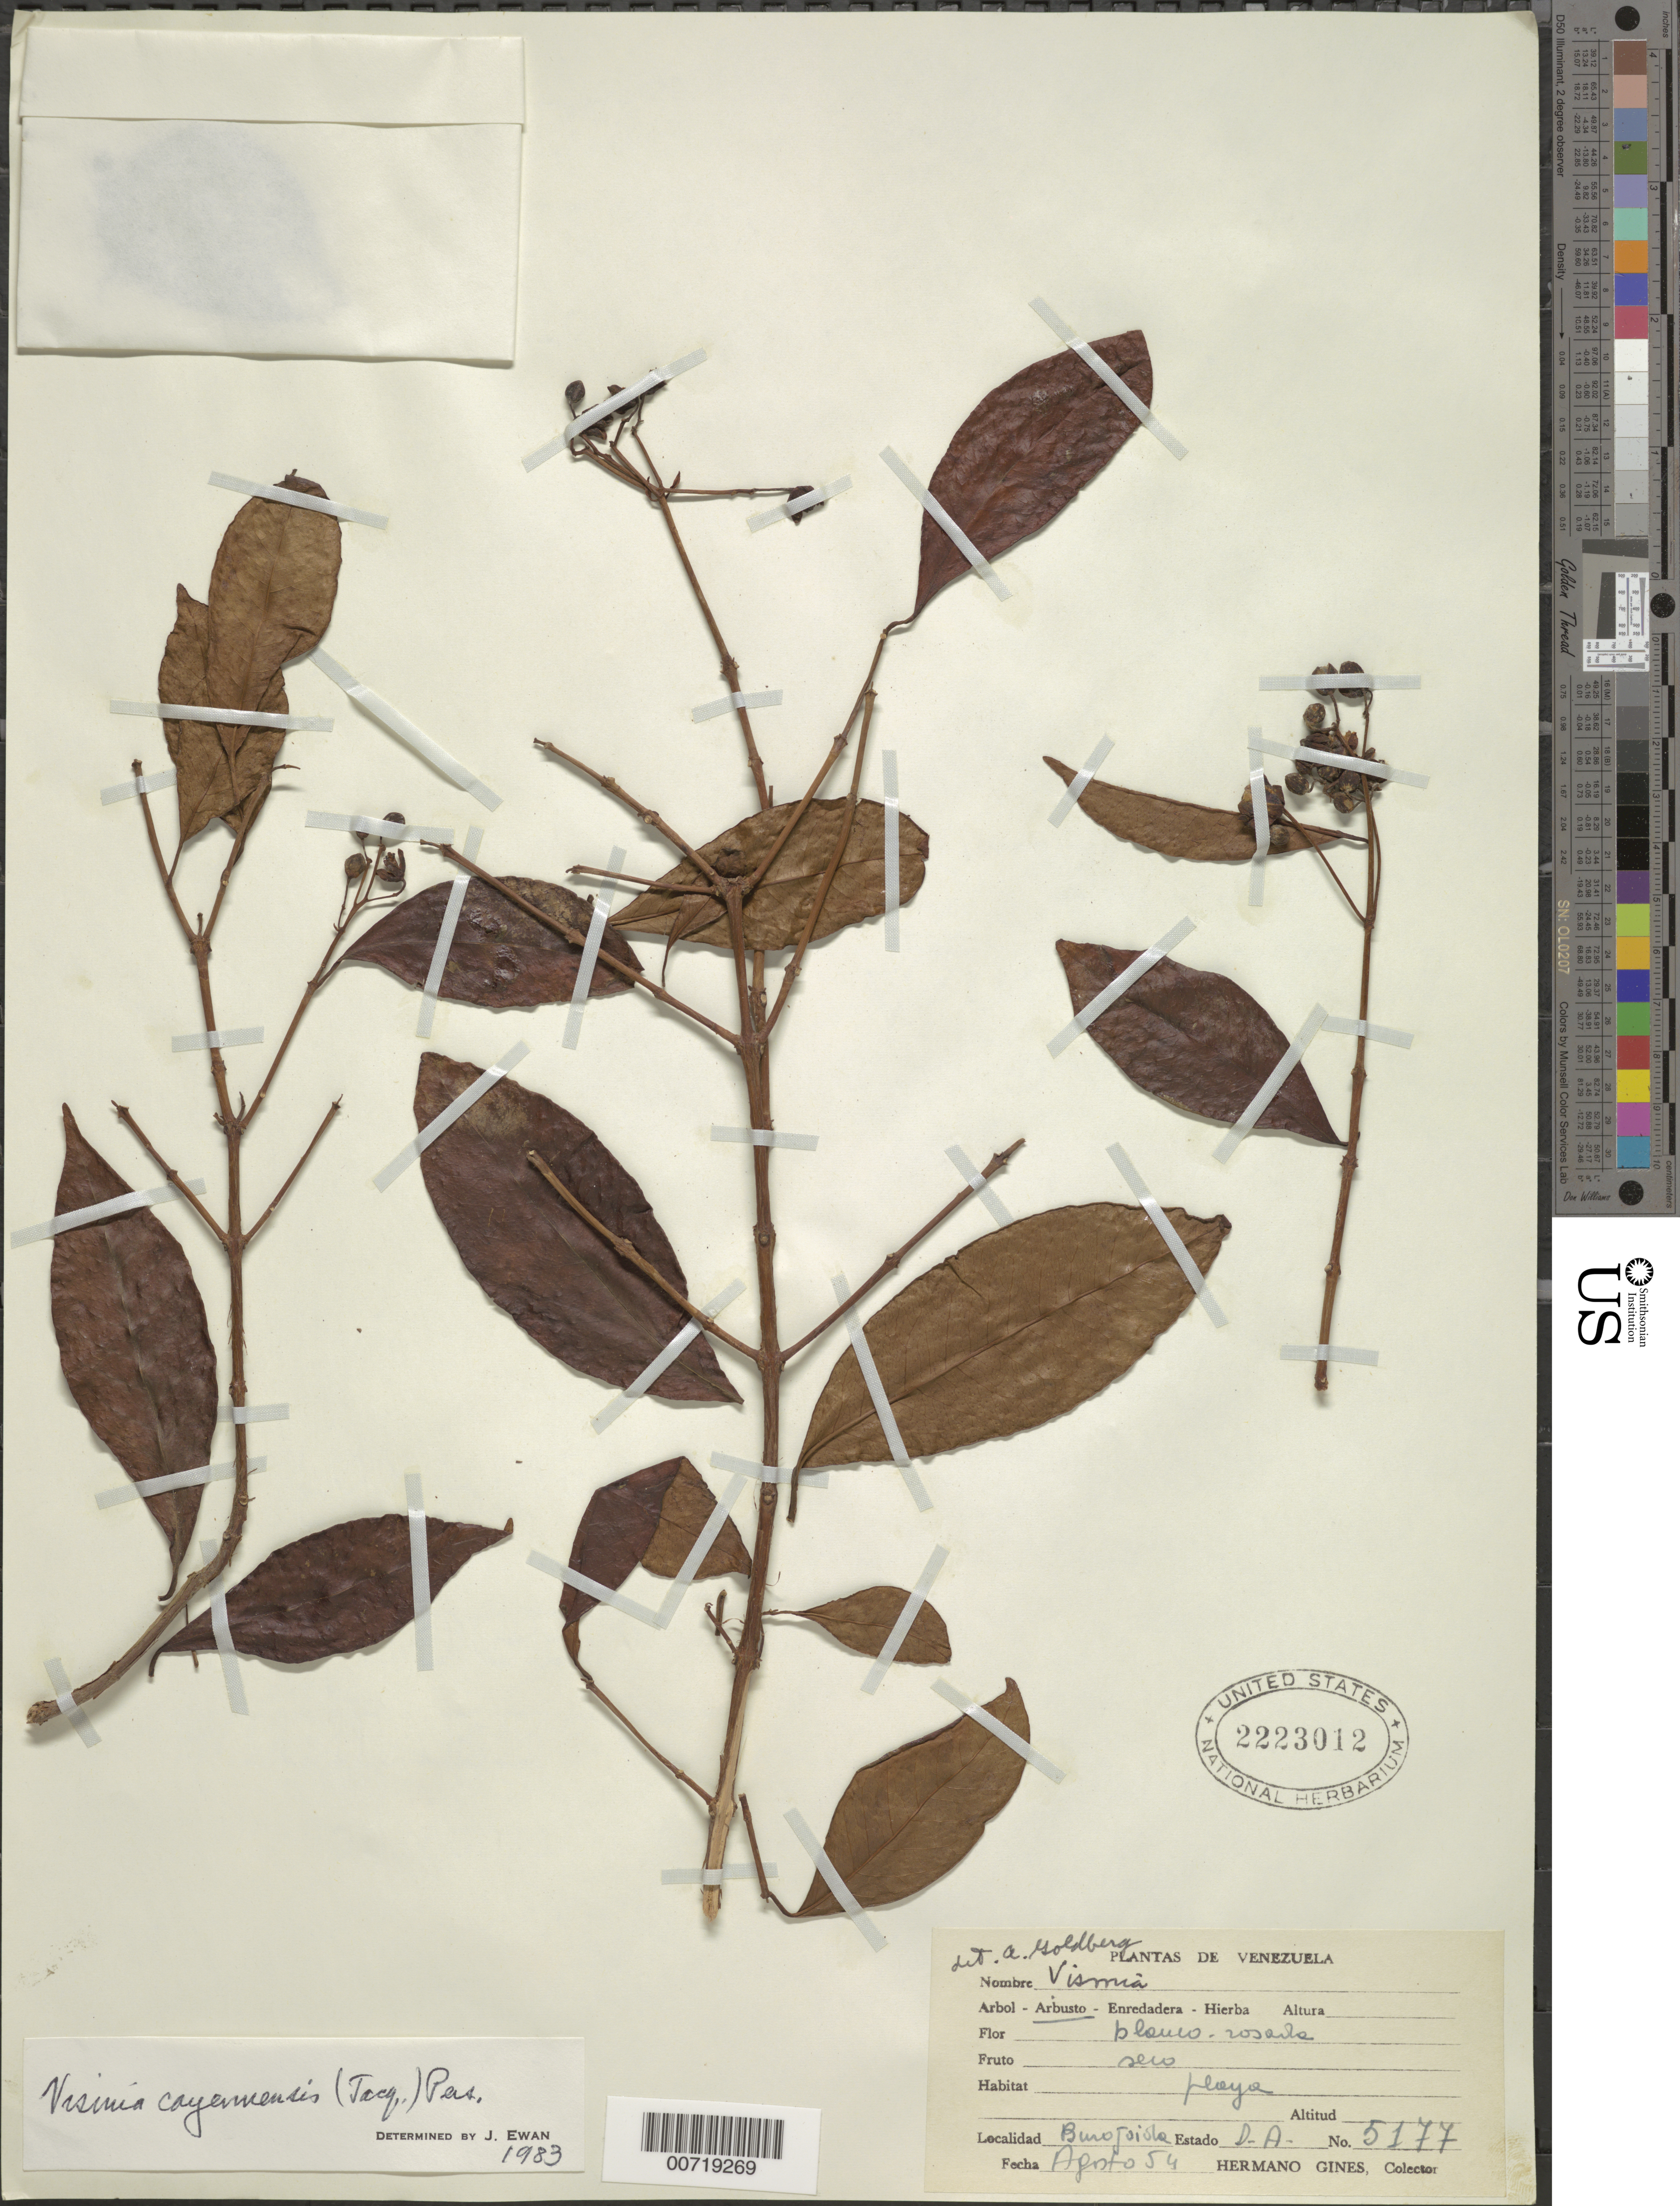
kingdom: Plantae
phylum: Tracheophyta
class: Magnoliopsida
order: Malpighiales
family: Hypericaceae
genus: Vismia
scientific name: Vismia cayennensis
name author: (Jacq.) Pers.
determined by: Ewan, J. A.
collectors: H. Gines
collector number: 5177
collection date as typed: Aug-54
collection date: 1954-08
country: Venezuela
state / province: Delta Amacuro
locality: Isla Burojoida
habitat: Beach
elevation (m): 40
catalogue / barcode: US 2223012